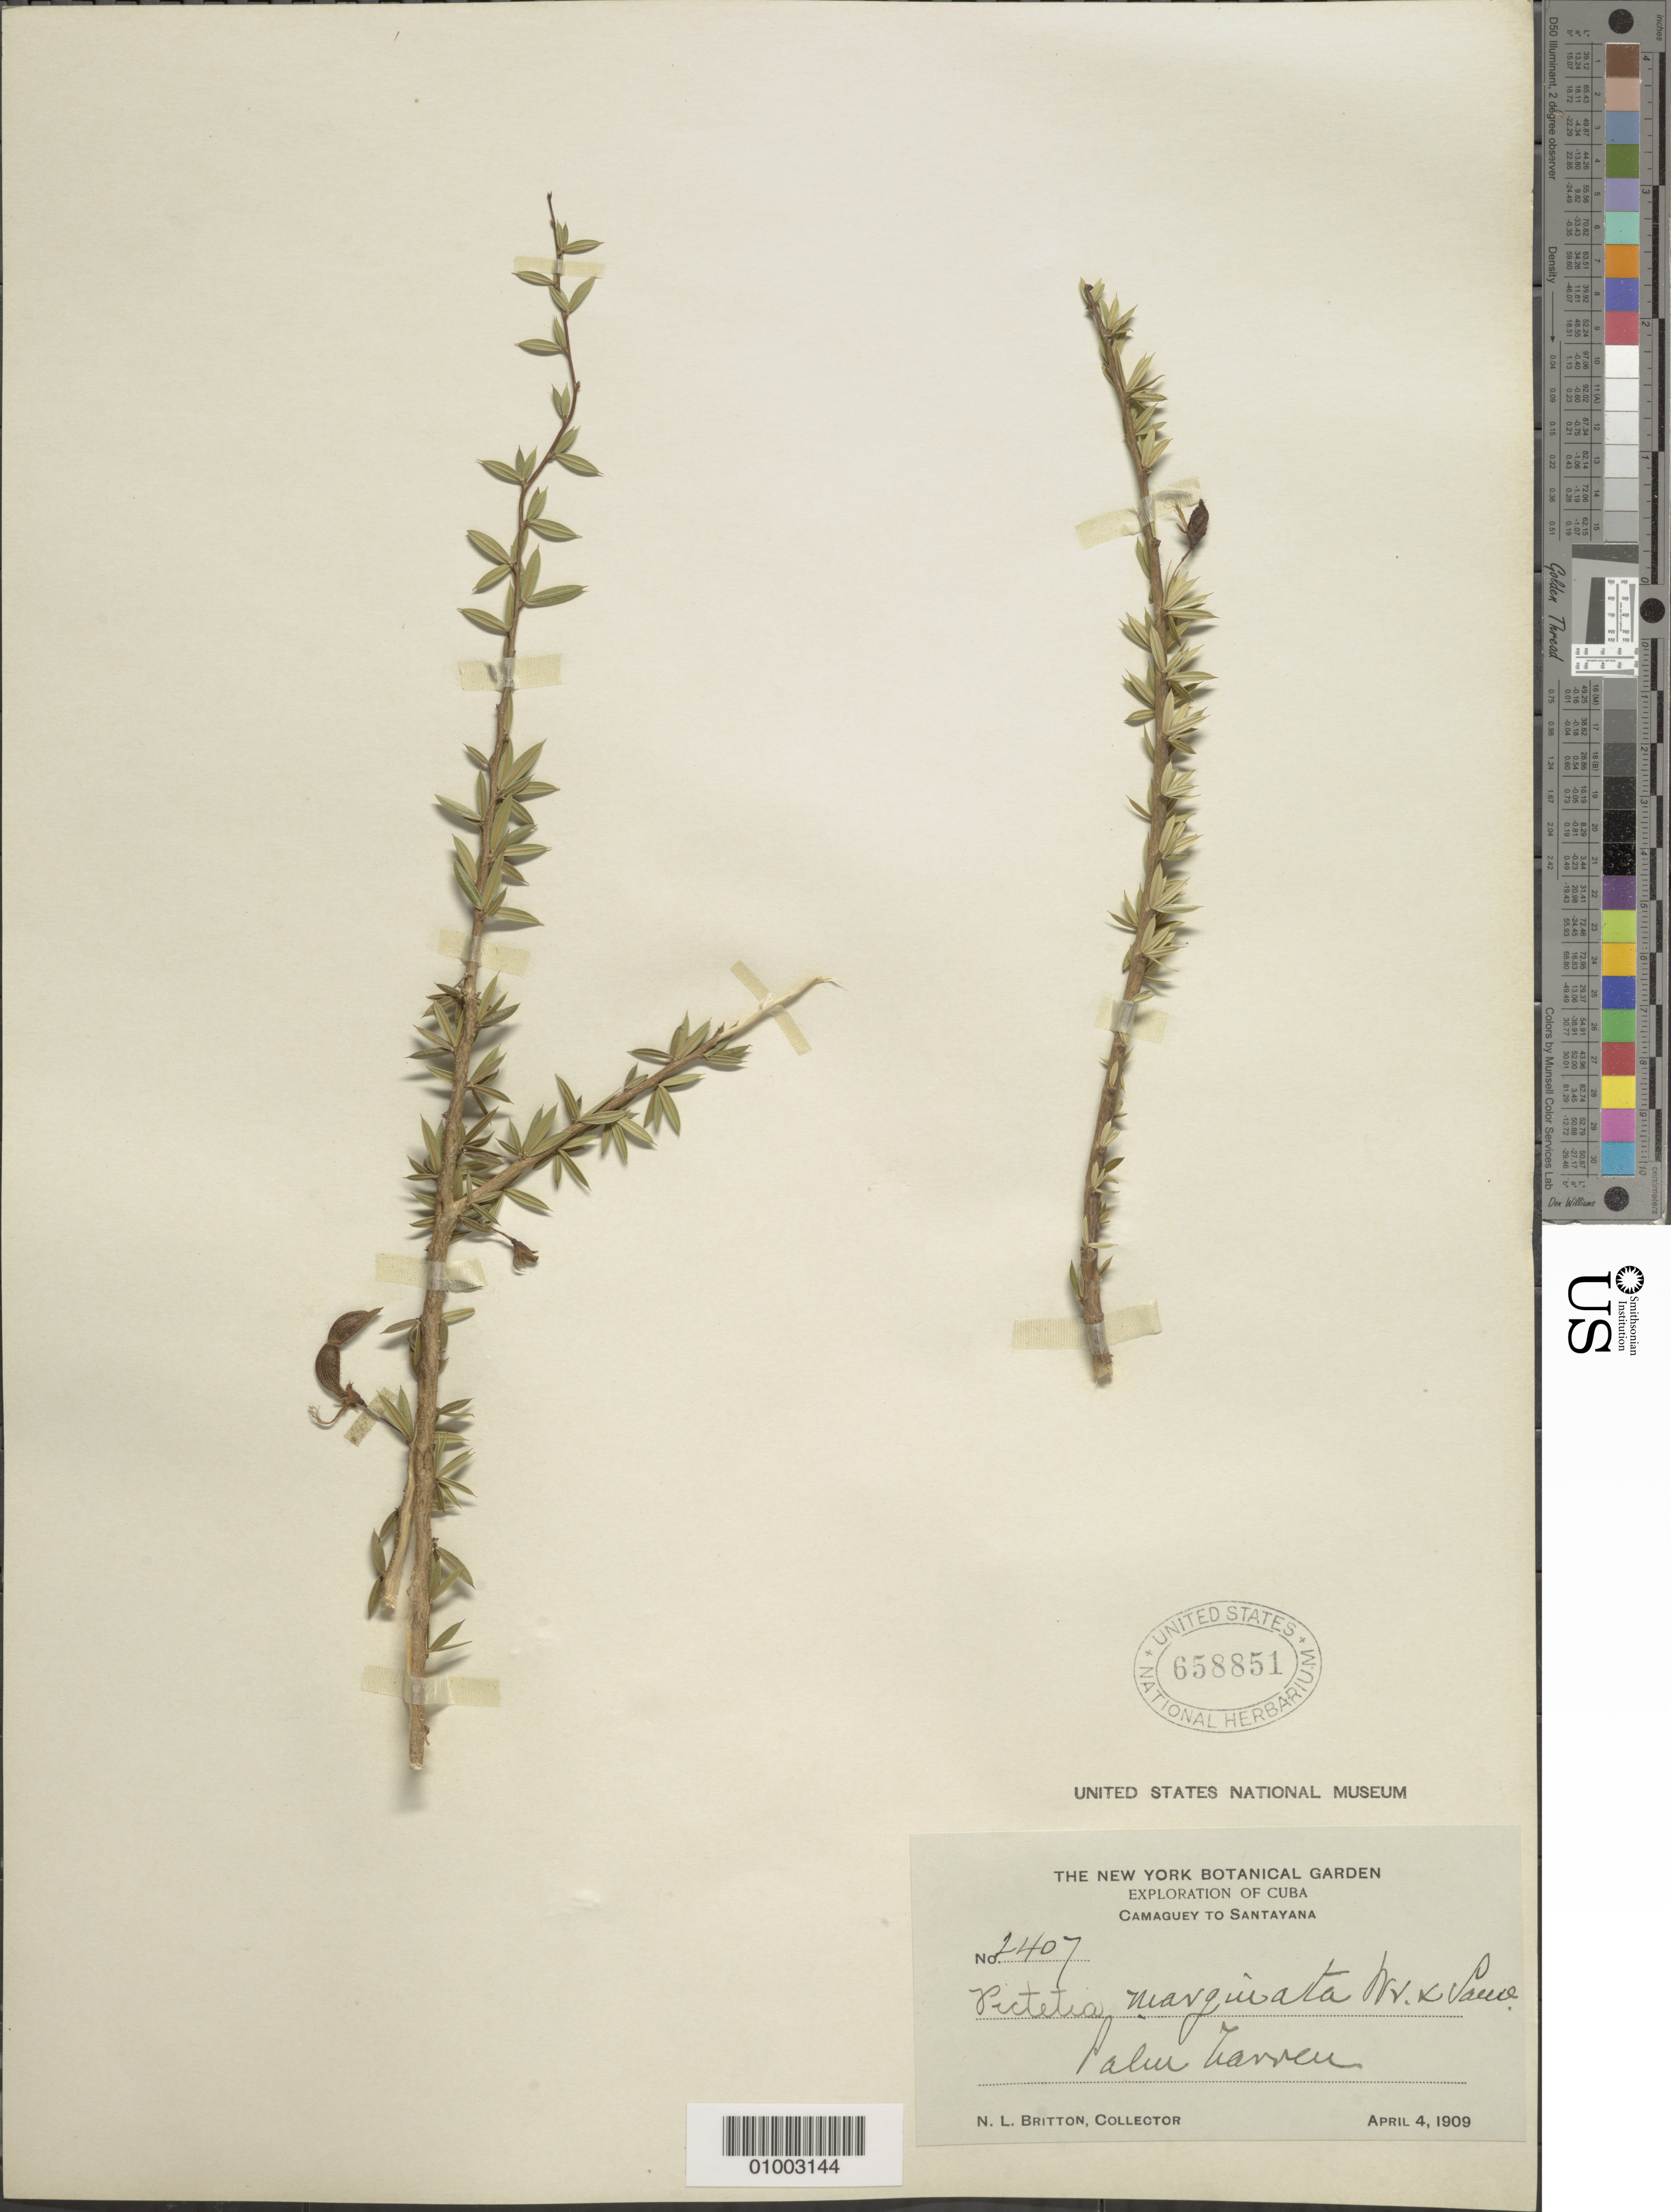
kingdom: Plantae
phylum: Tracheophyta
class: Magnoliopsida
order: Fabales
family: Fabaceae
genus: Pictetia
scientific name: Pictetia marginata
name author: C. Wright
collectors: N. Britton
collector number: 2407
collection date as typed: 04 Apr 1909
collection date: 1909-04-04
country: Cuba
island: Cuba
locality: Camaguey to Santayana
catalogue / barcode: US 658851